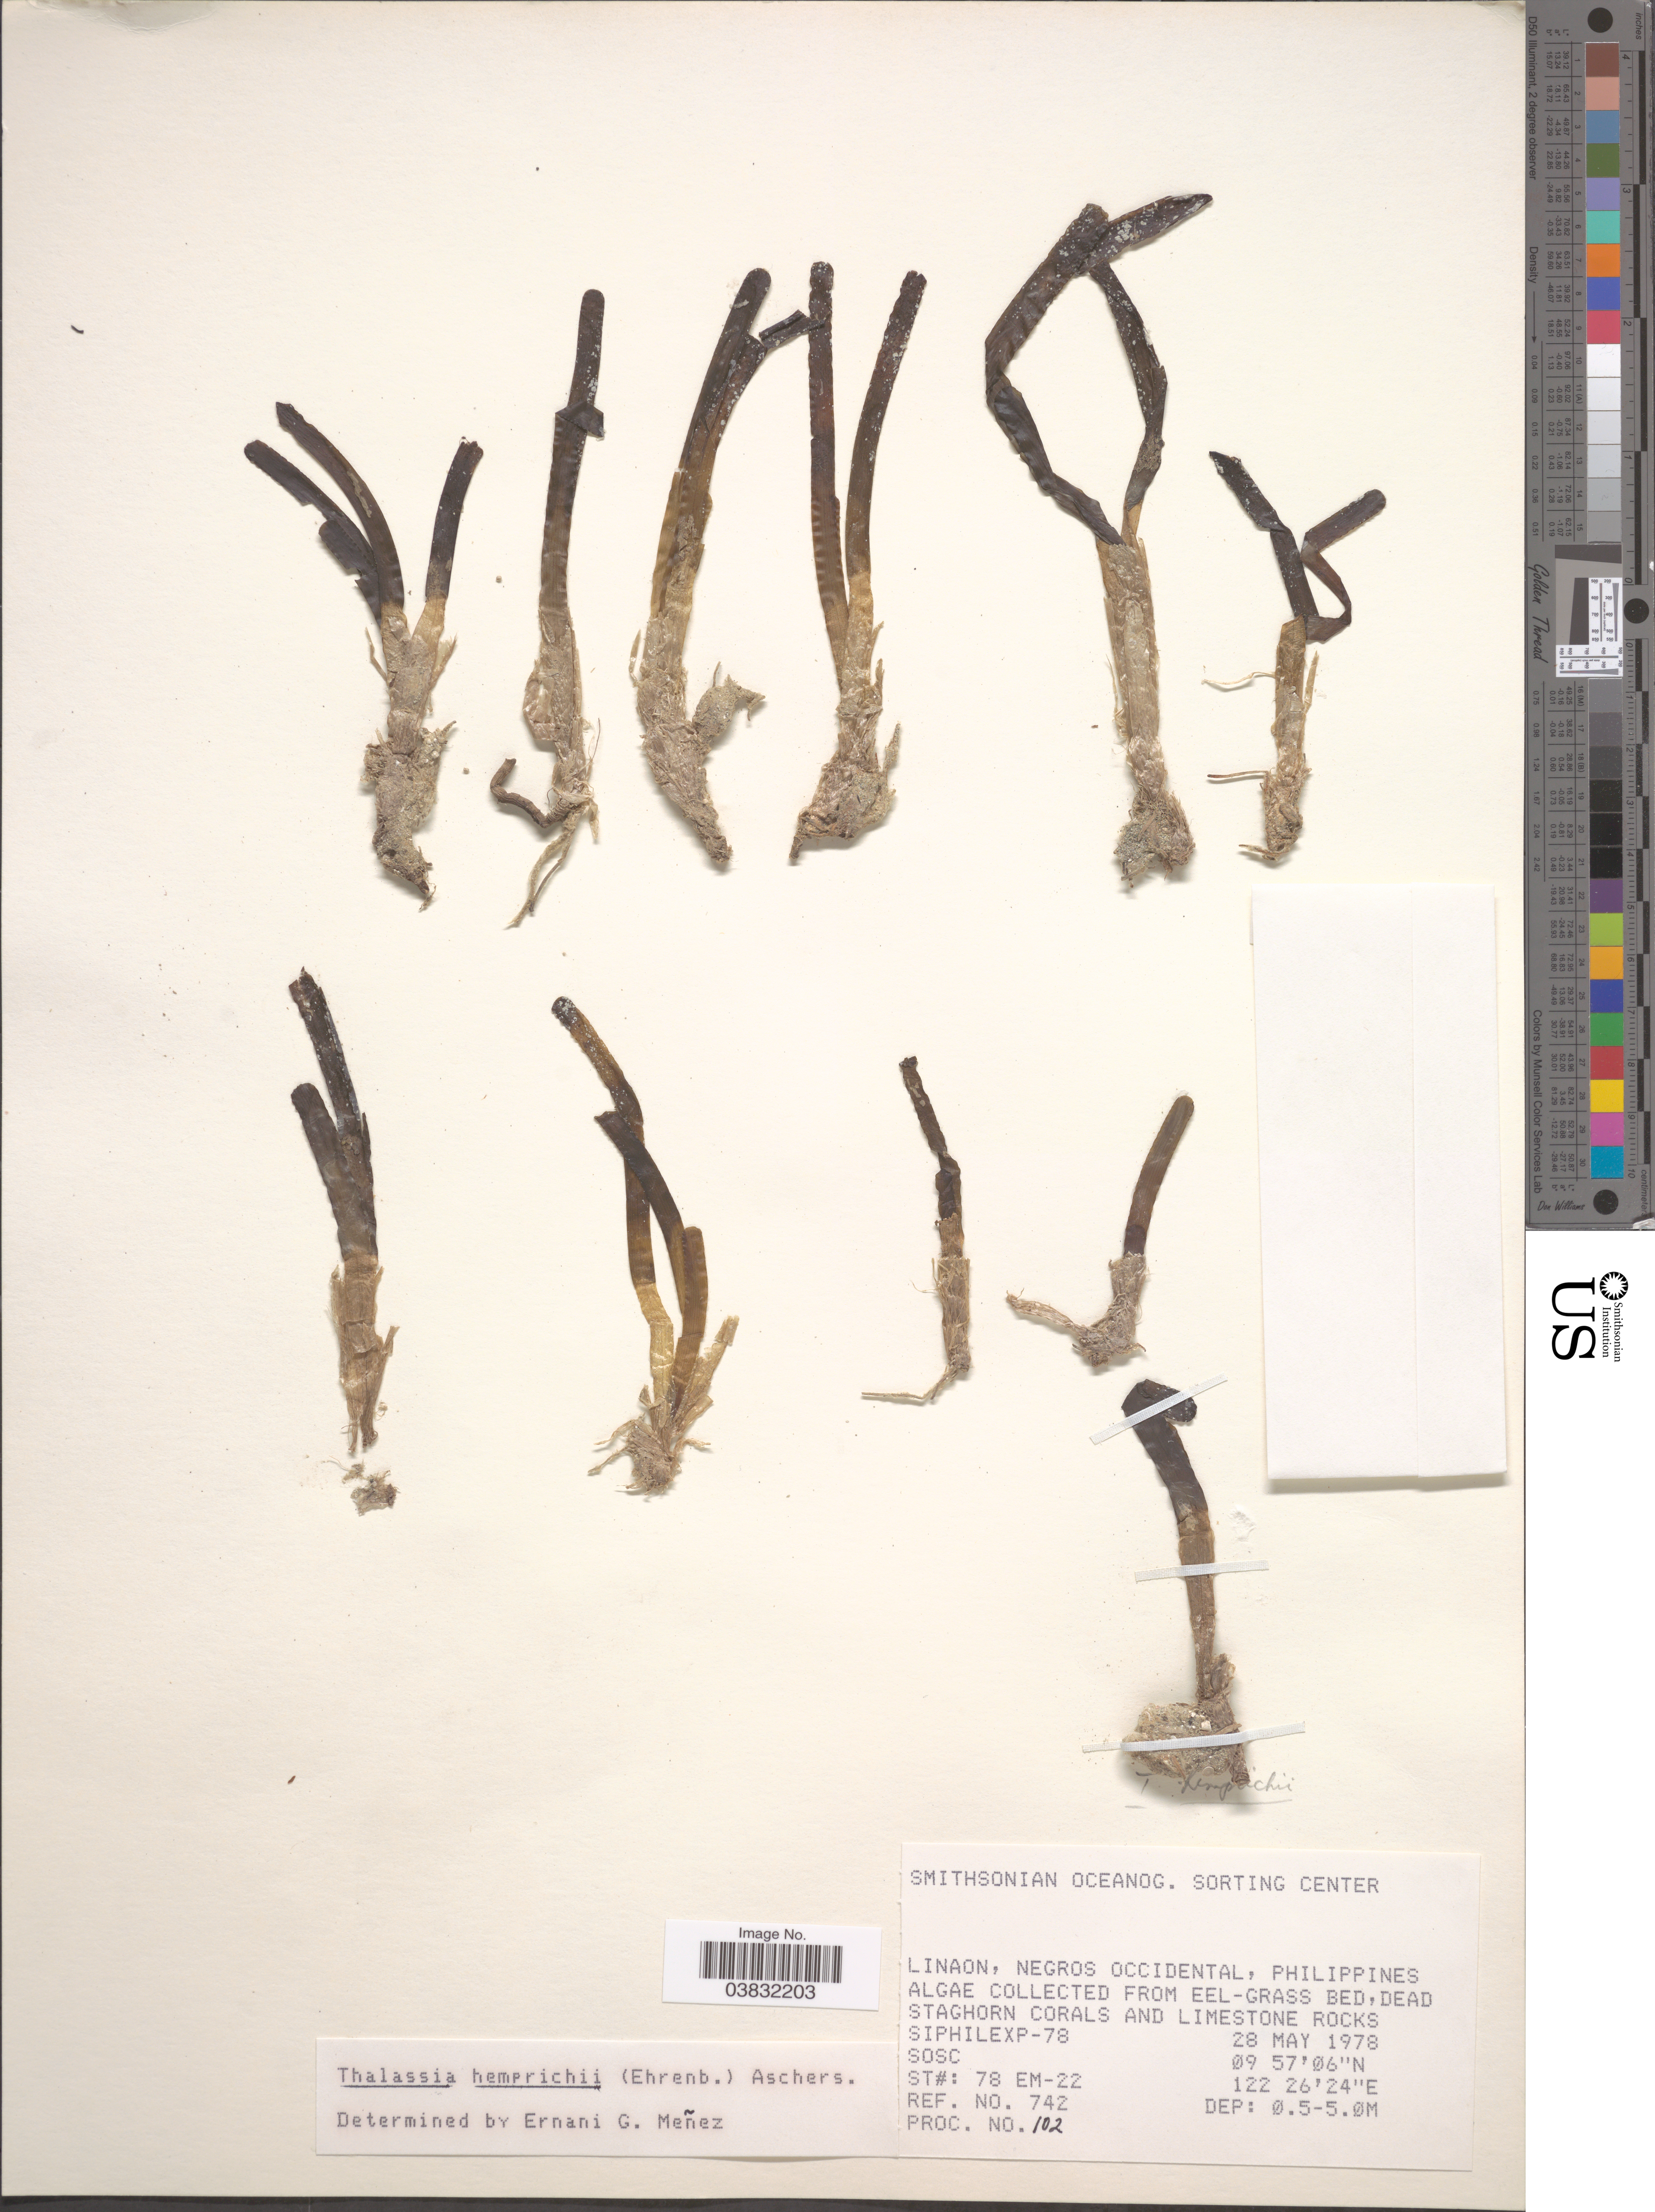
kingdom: Plantae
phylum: Tracheophyta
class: Liliopsida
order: Alismatales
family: Hydrocharitaceae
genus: Thalassia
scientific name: Thalassia hemprichii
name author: Asch.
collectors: SOSC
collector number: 742/102 ?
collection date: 1978-05-28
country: Philippines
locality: Linaon, Negros Occidental.